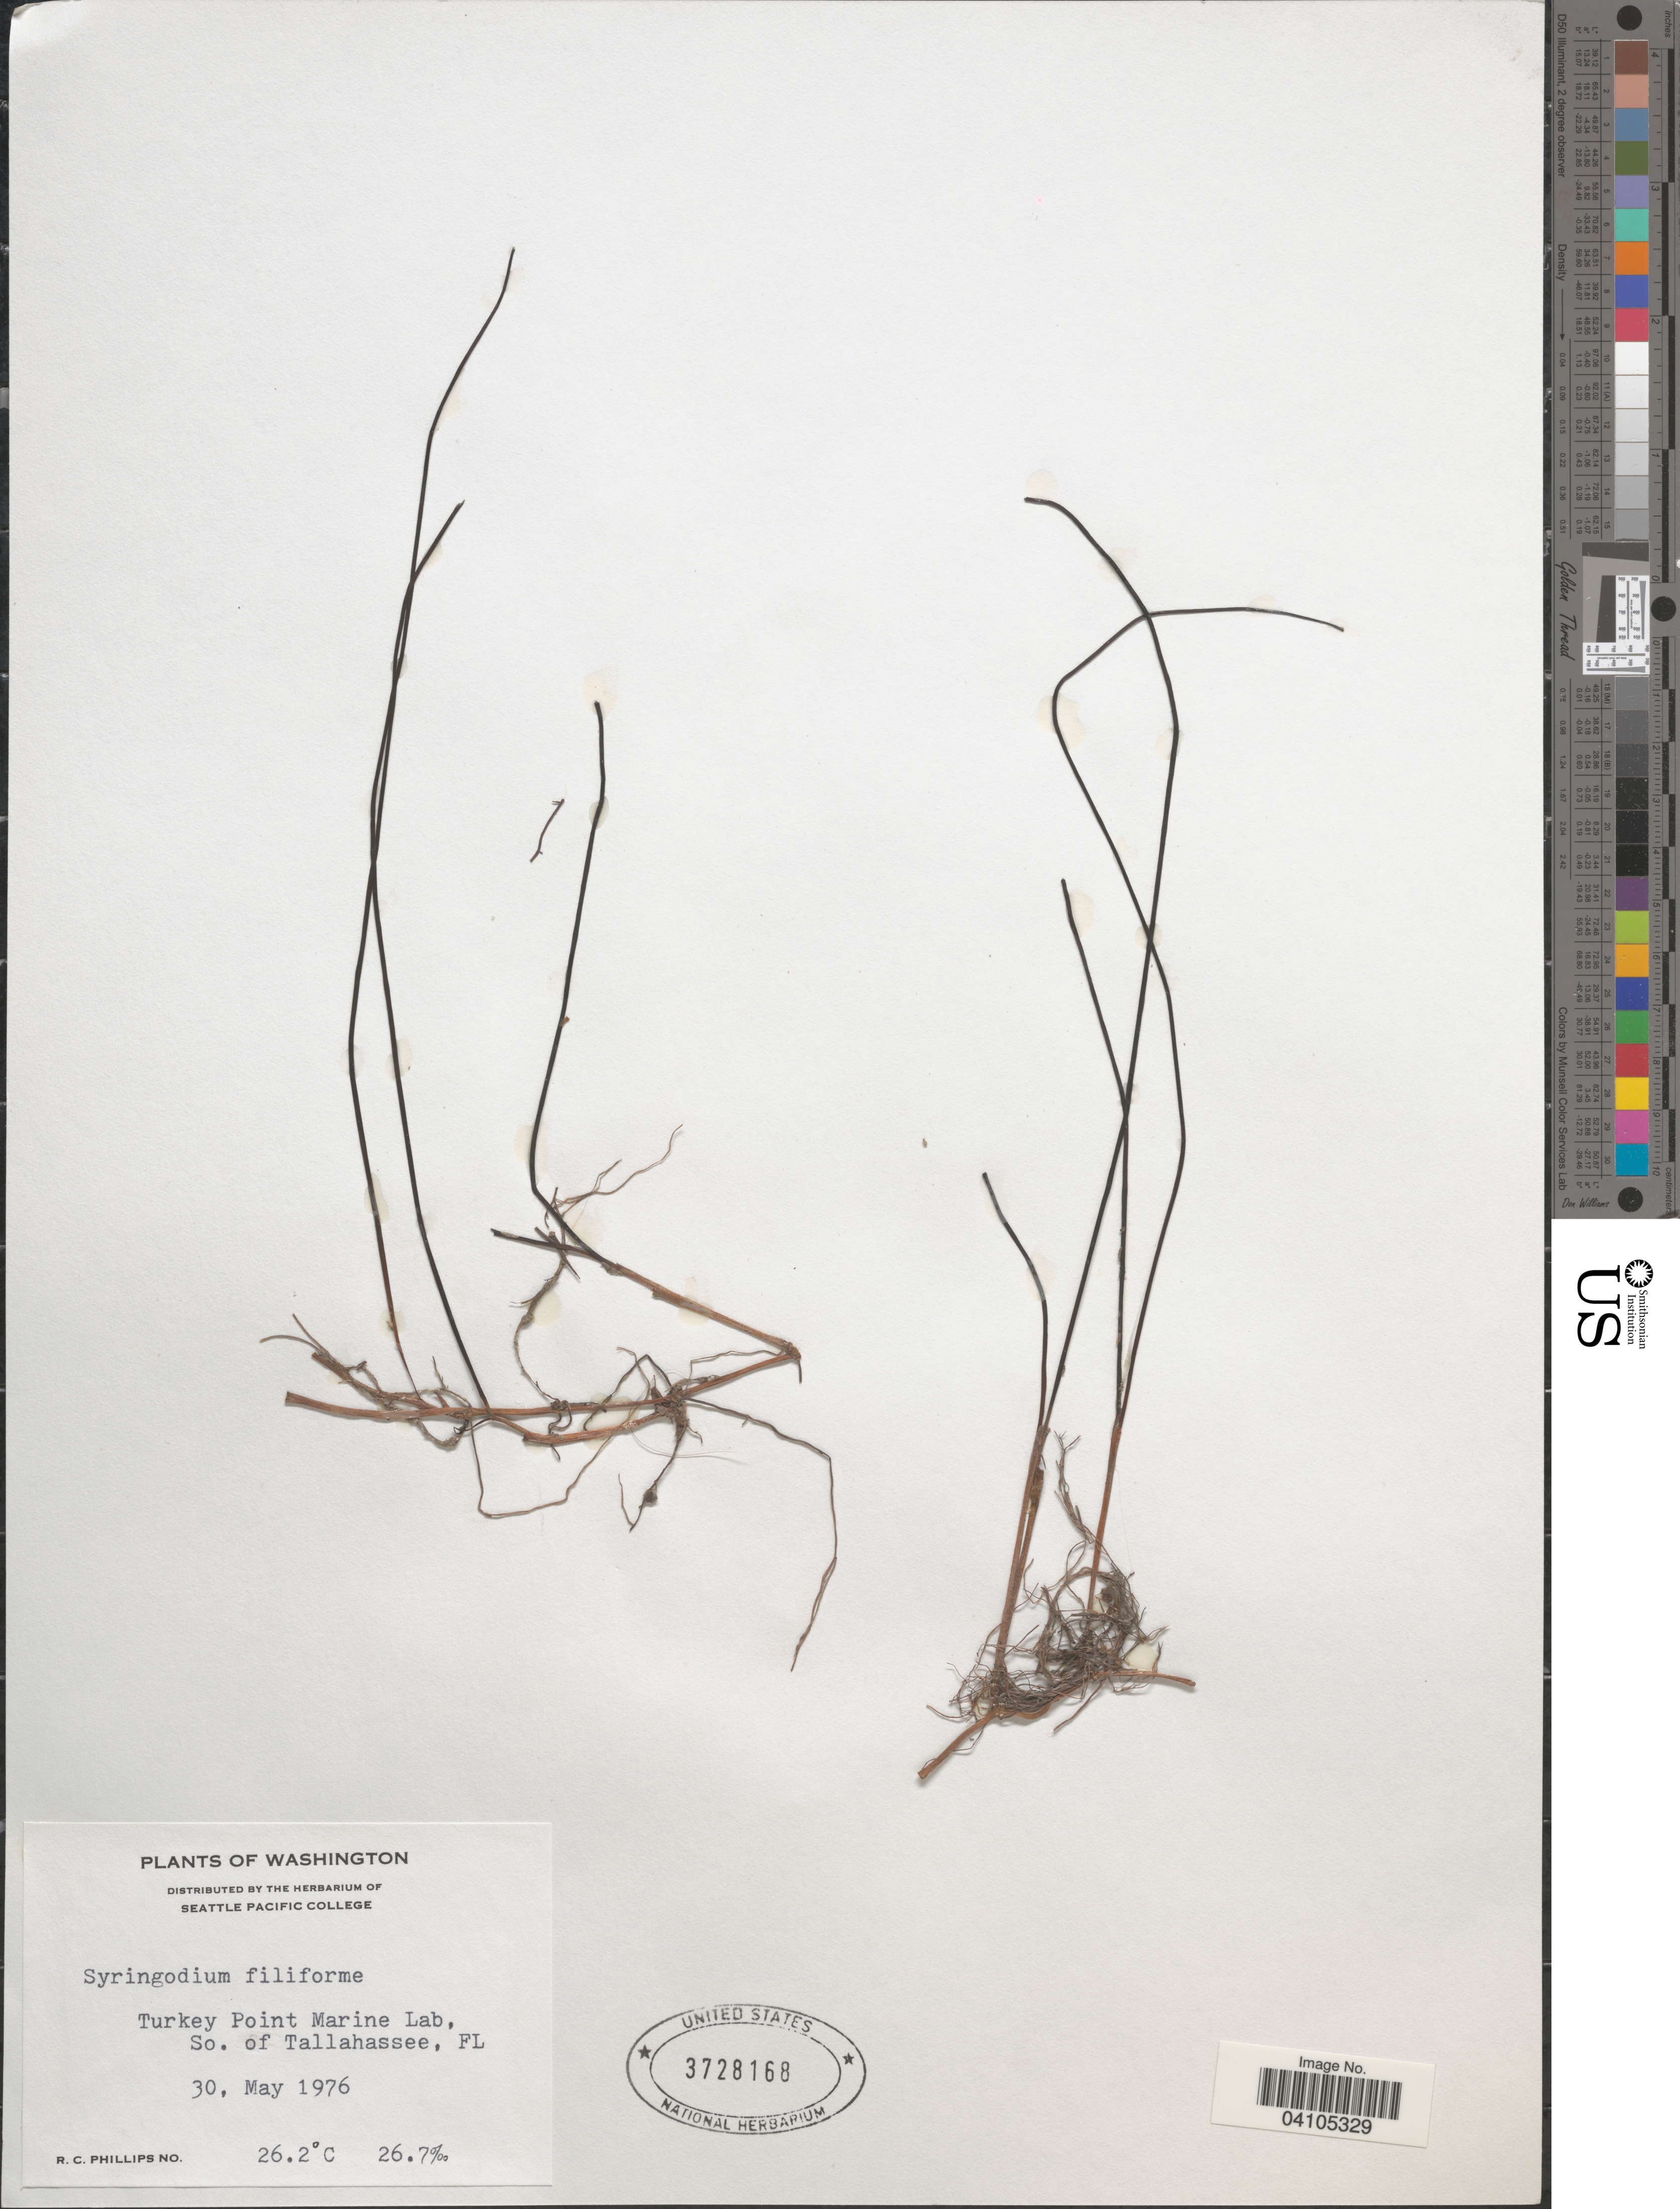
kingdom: Plantae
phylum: Tracheophyta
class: Liliopsida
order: Alismatales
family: Cymodoceaceae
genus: Syringodium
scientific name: Syringodium filiforme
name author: Kütz.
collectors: R. C. Phillips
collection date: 1976-05-30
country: United States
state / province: Florida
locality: Turkey Point Marine Lab, So. of Tallahassee.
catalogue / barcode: US 3728168